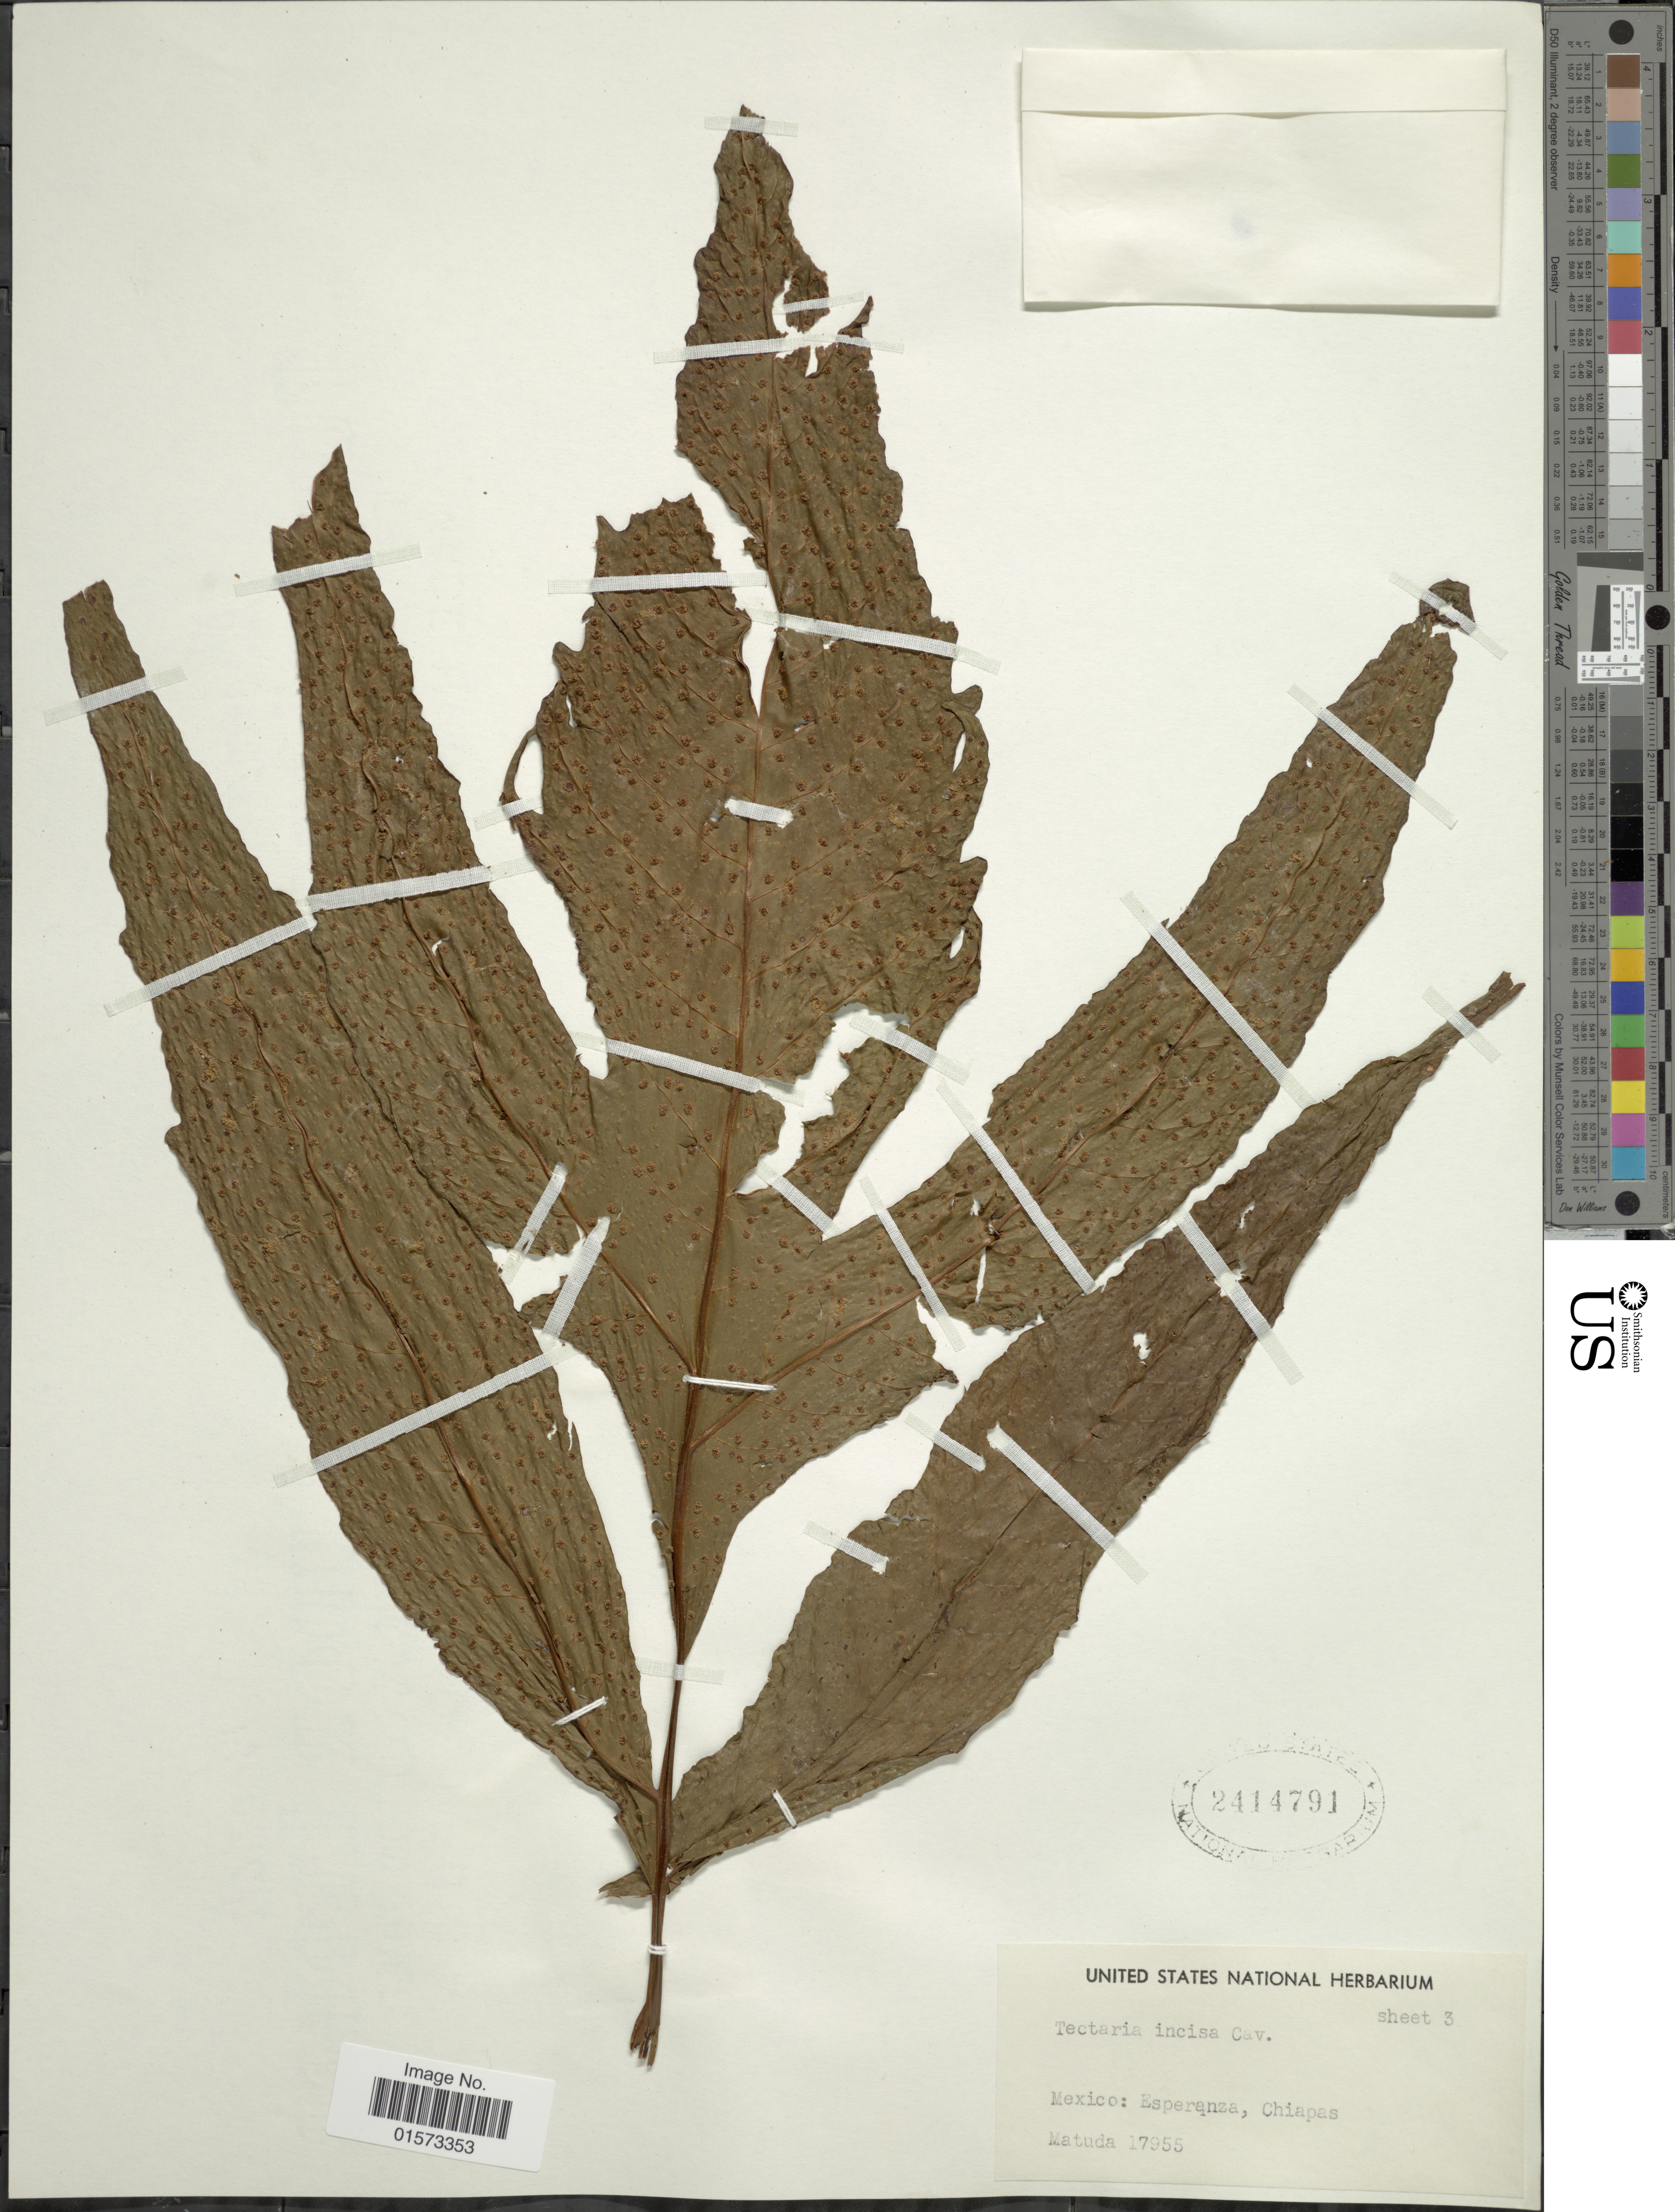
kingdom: Plantae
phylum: Tracheophyta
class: Polypodiopsida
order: Polypodiales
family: Tectariaceae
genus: Tectaria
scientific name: Tectaria incisa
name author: Cav.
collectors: -. Matuda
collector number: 17955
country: Mexico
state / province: Chiapas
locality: Mexico: Esperanza, Chiapas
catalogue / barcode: US 2414791